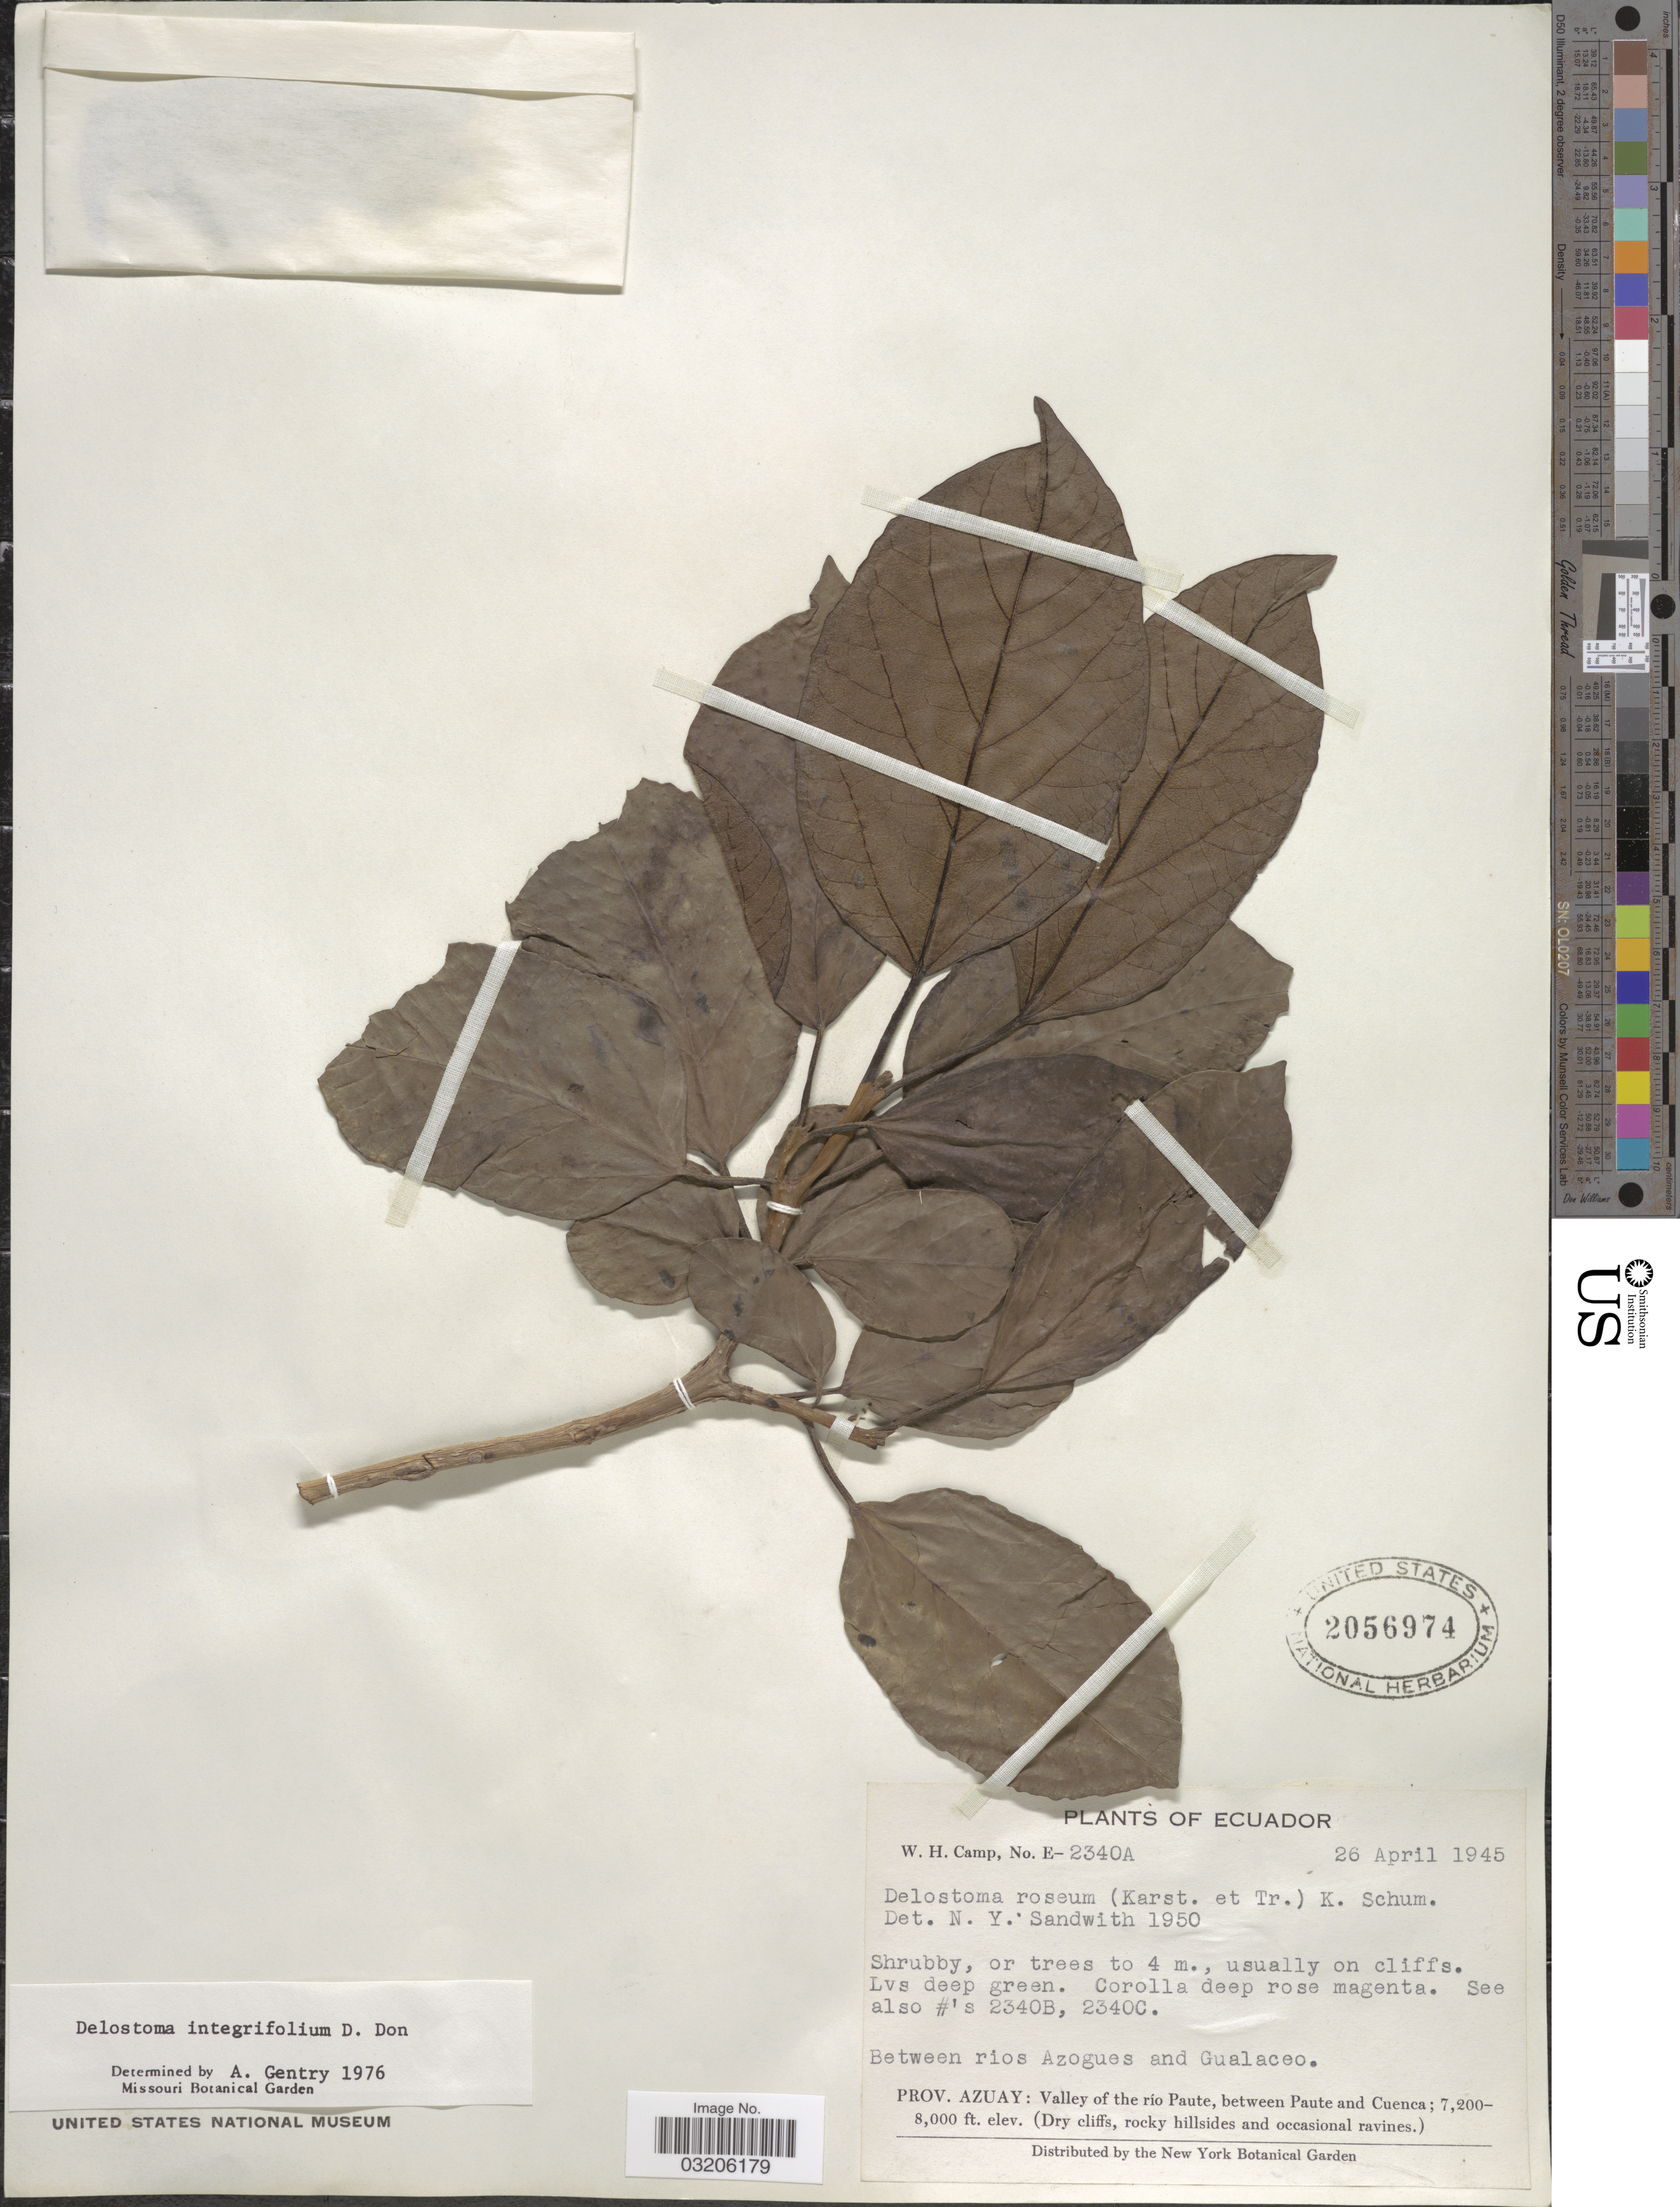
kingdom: Plantae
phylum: Tracheophyta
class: Magnoliopsida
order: Lamiales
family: Bignoniaceae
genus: Delostoma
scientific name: Delostoma integrifolium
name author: D. Don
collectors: W. H. Camp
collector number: E-2340A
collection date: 1945-04-26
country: Ecuador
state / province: Azuay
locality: Between rios Azogues and Gualaceo. Valley of the rio Paute, between Paute and Cuenca.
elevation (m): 2195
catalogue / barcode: US 2056974